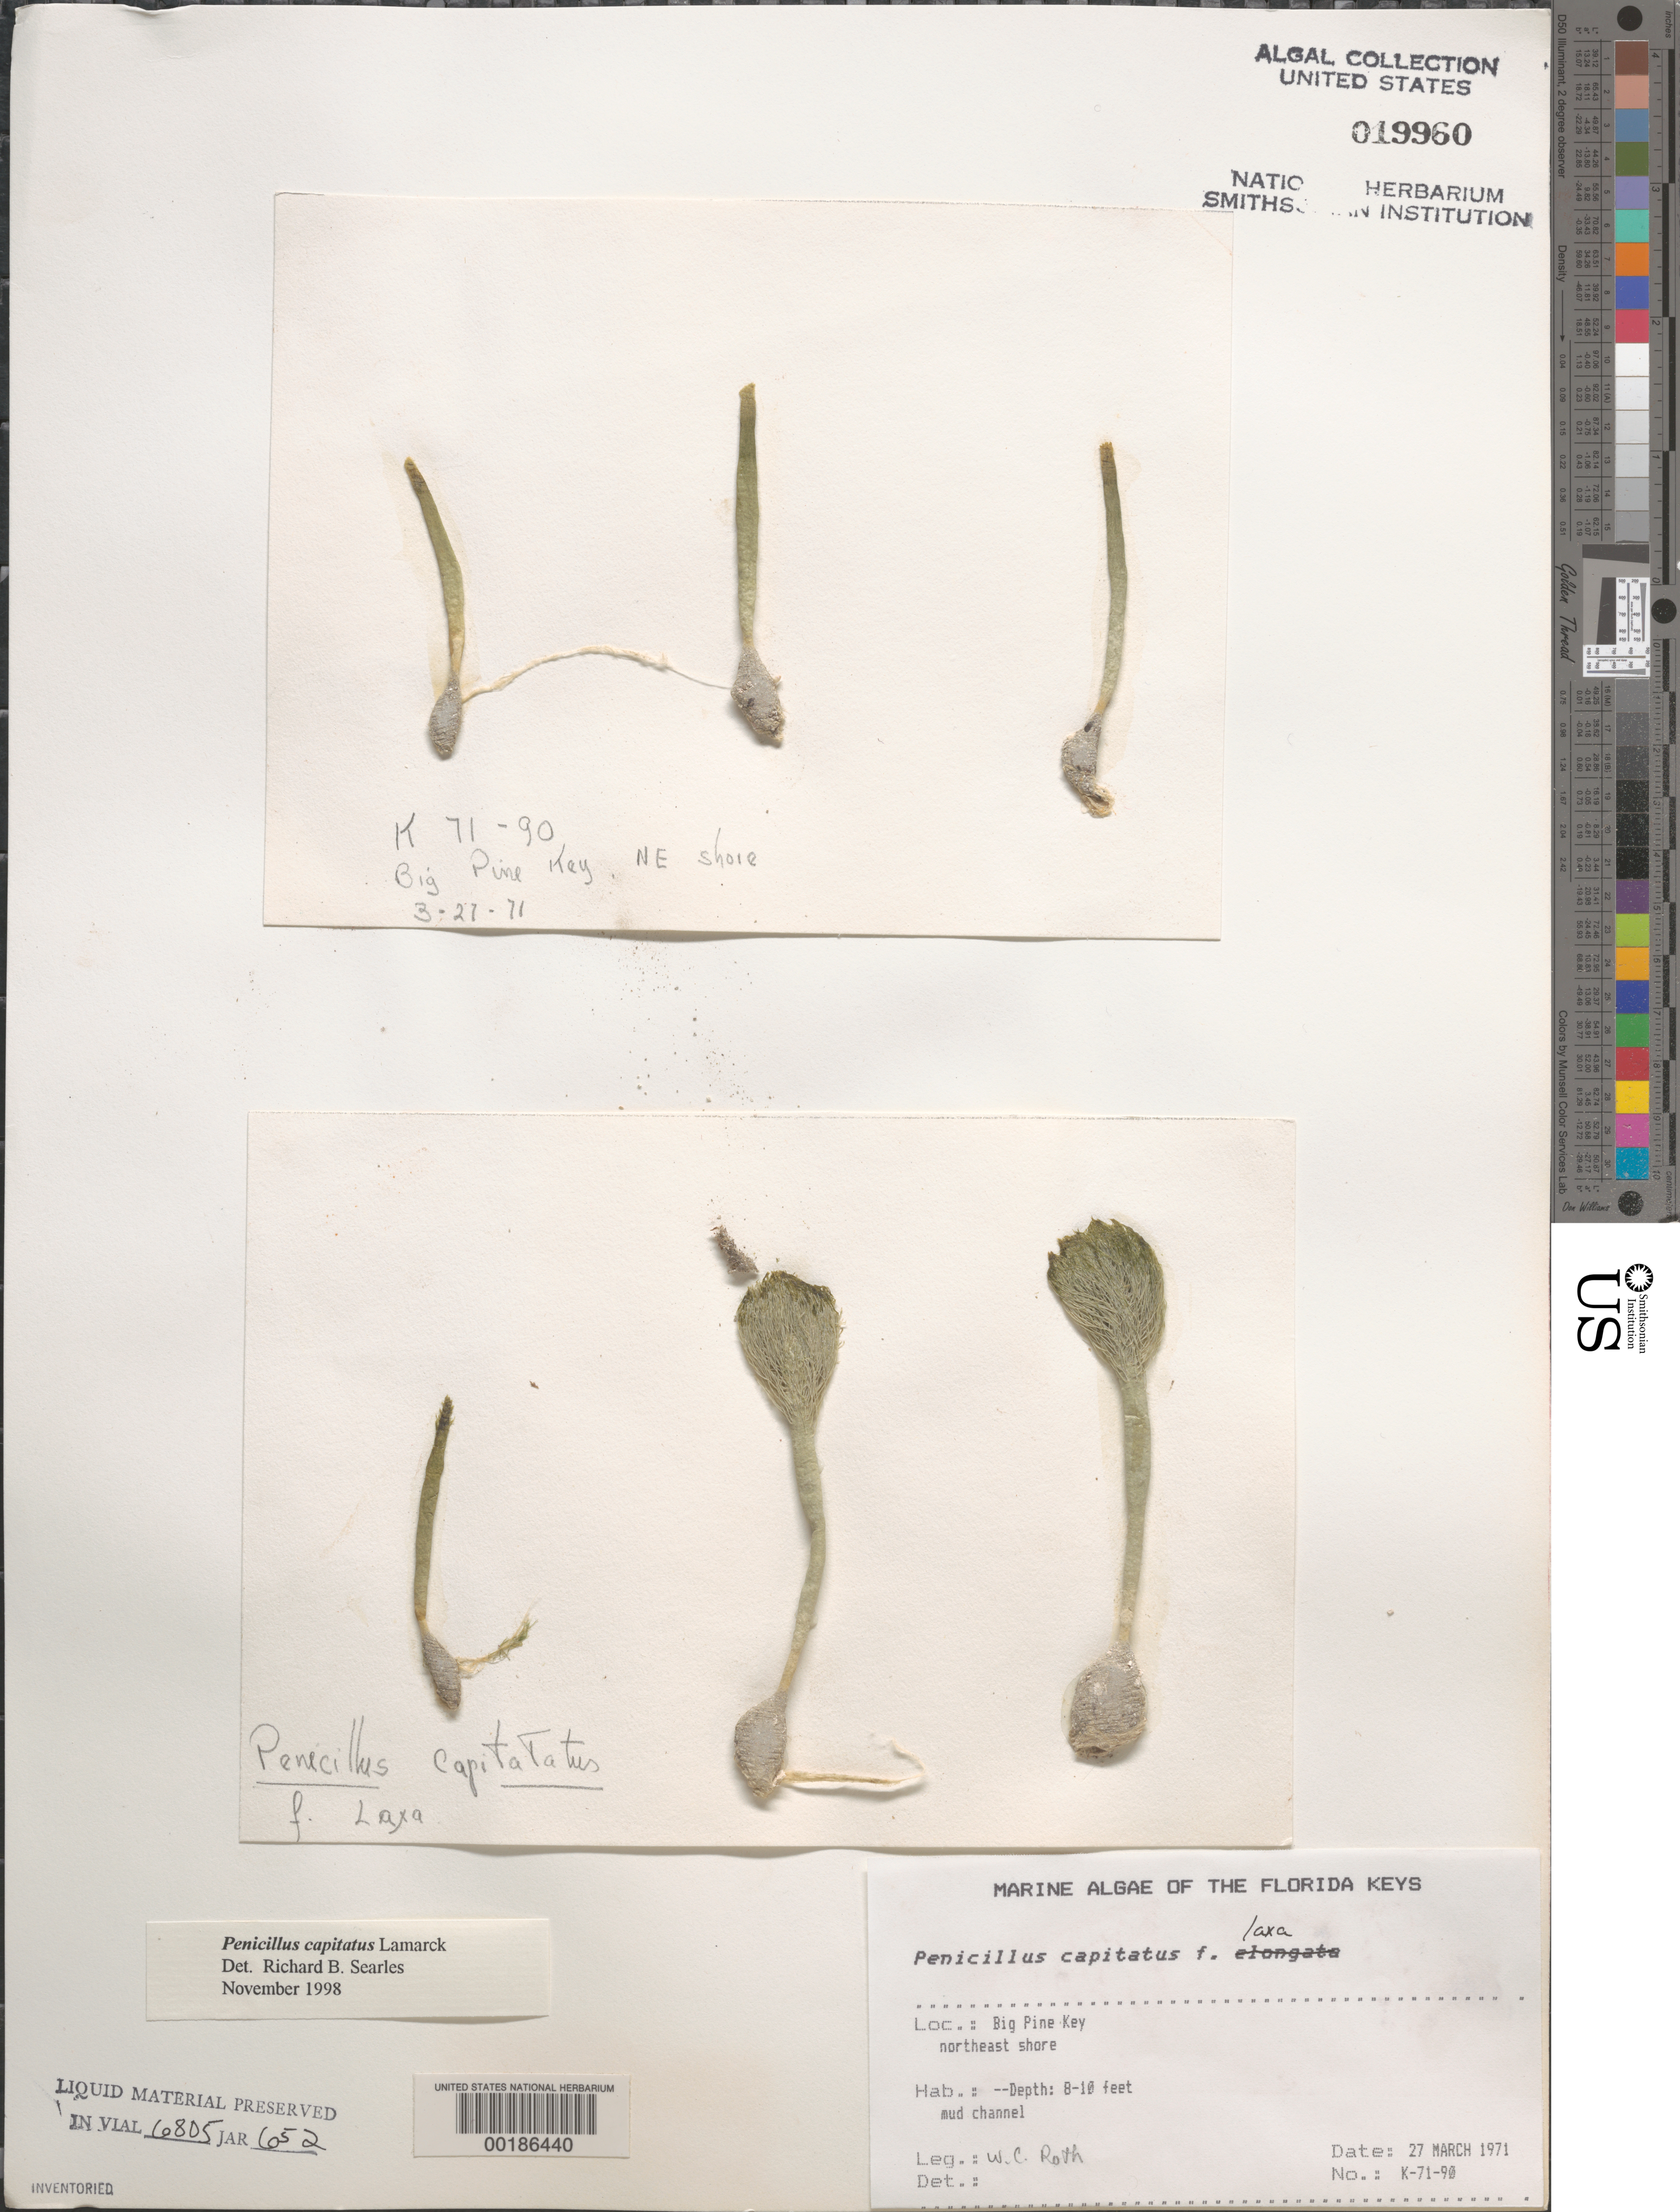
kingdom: Plantae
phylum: Chlorophyta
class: Ulvophyceae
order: Bryopsidales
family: Udoteaceae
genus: Penicillus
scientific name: Penicillus capitatus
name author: Lam.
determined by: Searles, R. B.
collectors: W. C. Roth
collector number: K-71-90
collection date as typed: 27 Mar 1971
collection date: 1971-03-27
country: United States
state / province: Florida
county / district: Monroe County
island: Big Pine Key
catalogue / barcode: US 19960